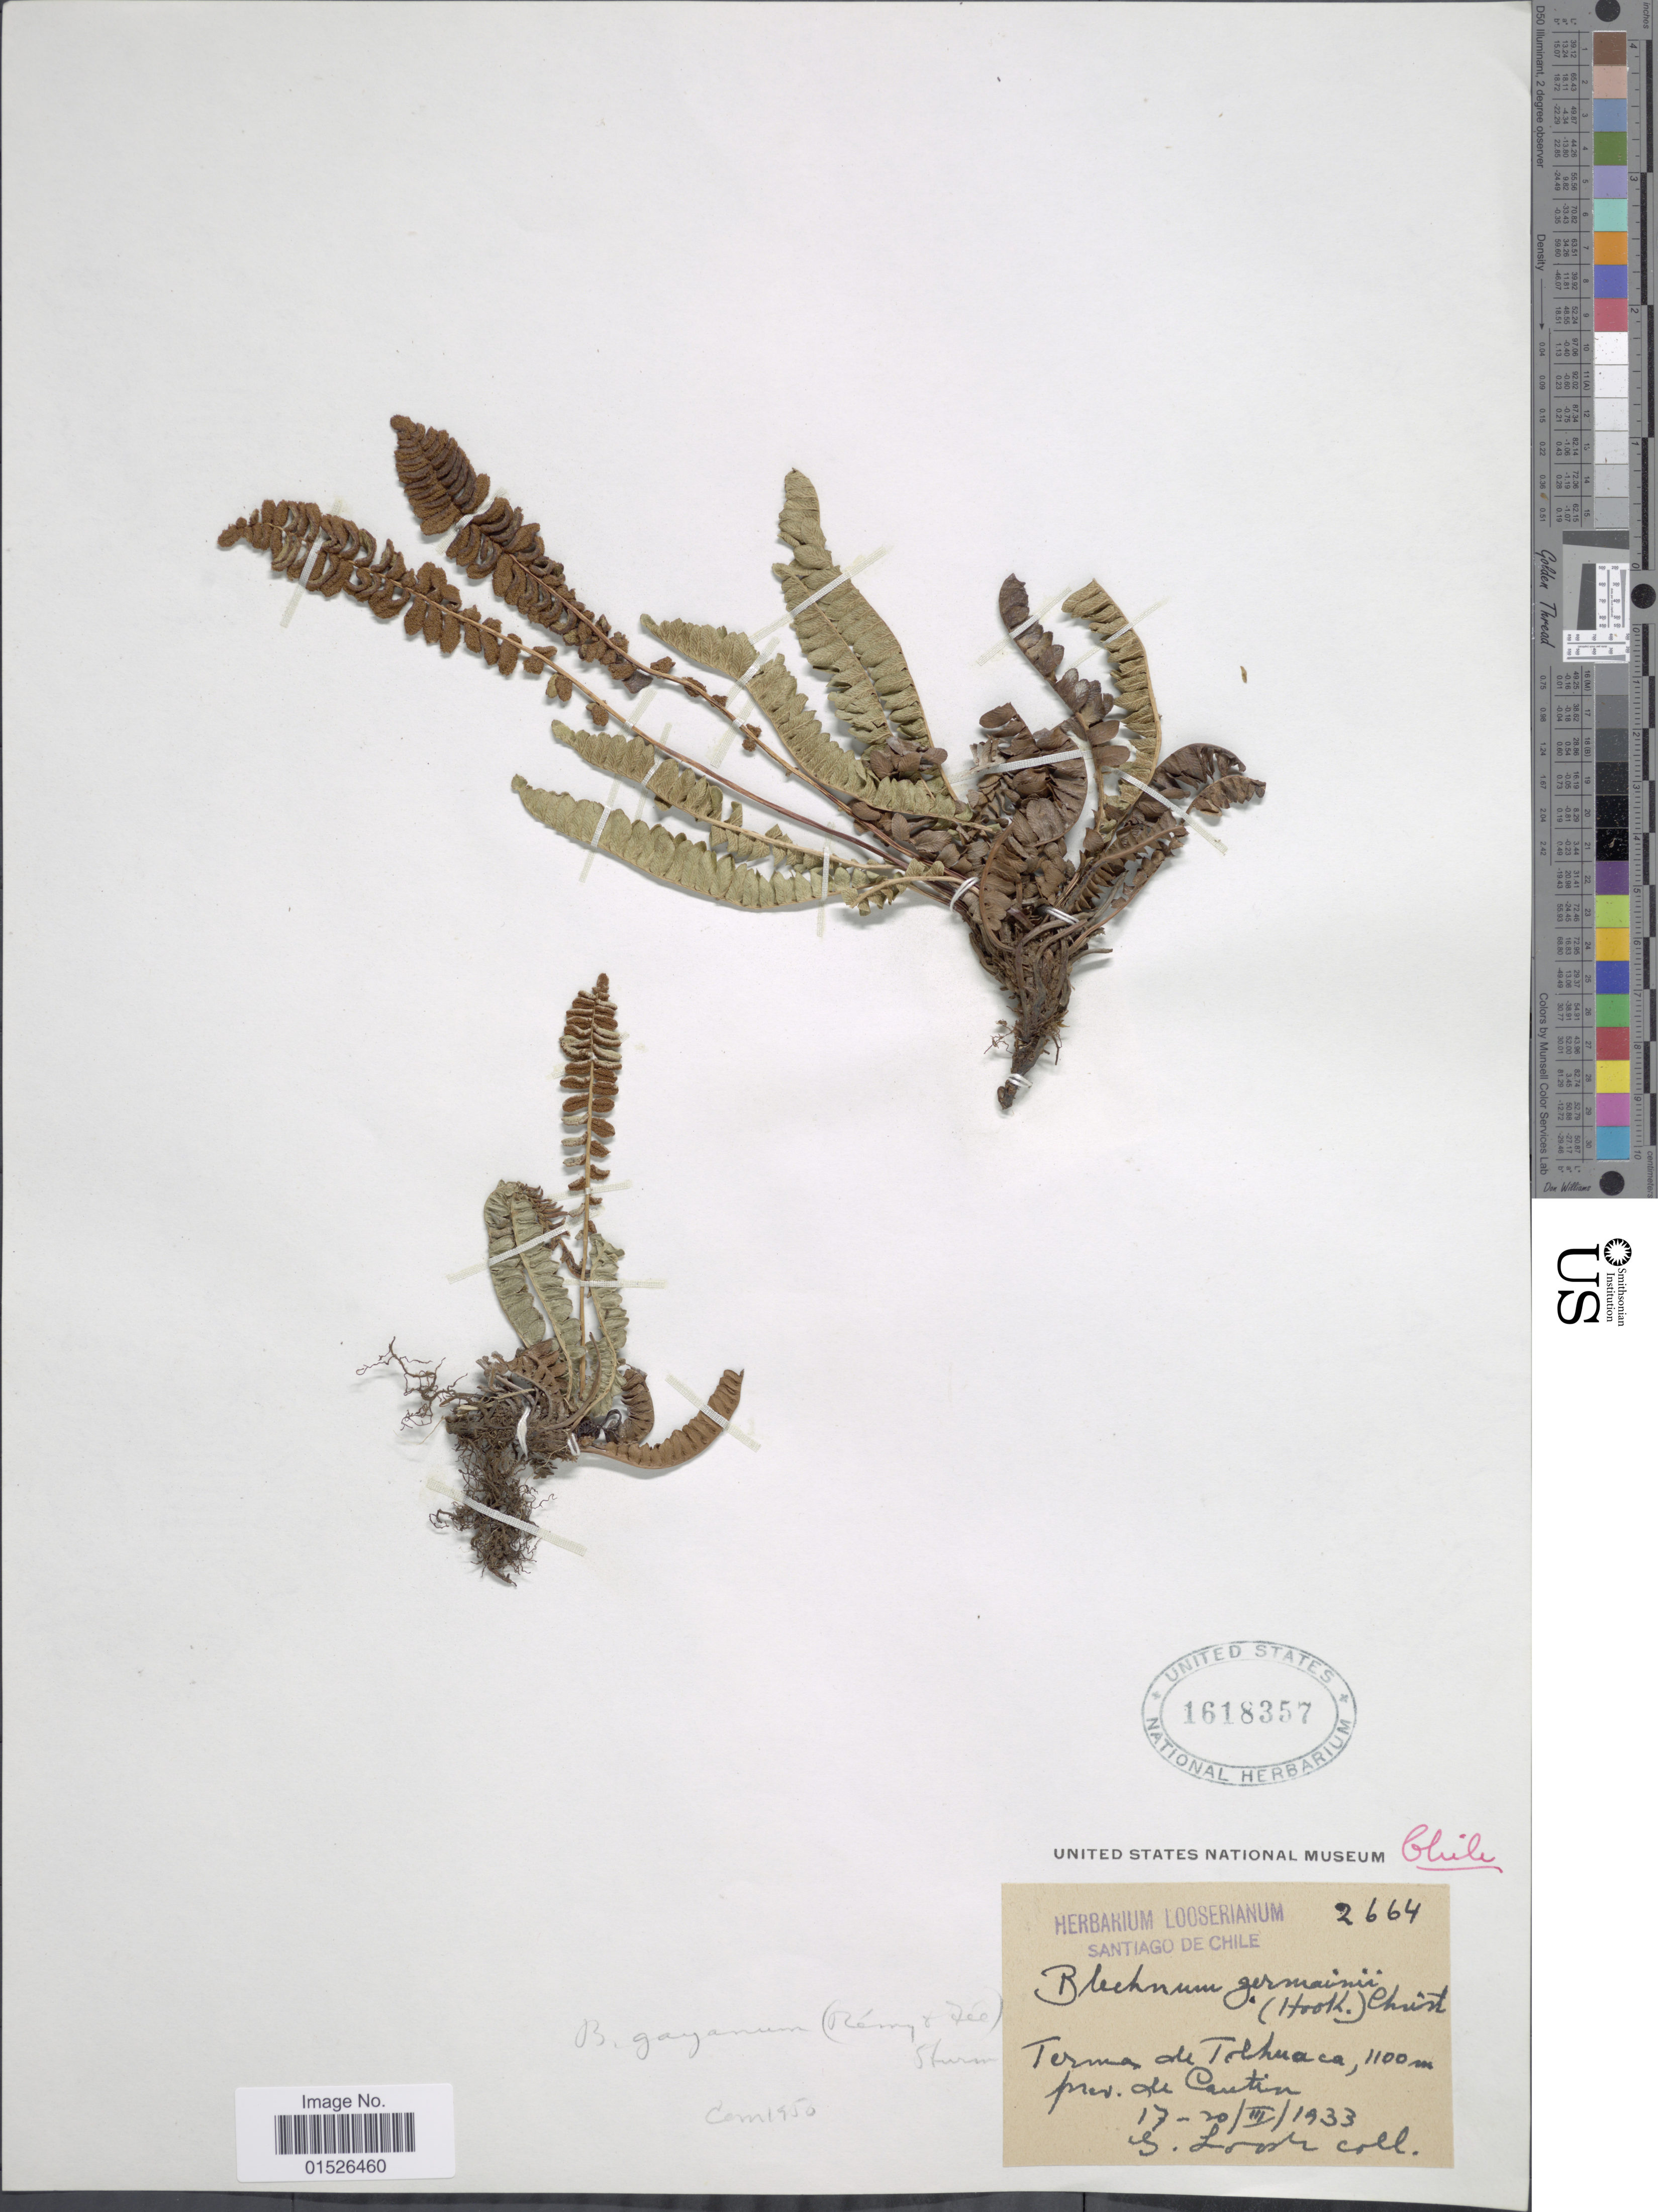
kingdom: Plantae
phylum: Tracheophyta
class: Polypodiopsida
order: Polypodiales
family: Blechnaceae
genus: Blechnum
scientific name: Blechnum microphyllum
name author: (Goldm.)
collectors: G. Looser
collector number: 2664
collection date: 1933-03-17/1933-03-20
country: Chile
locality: Termas de Tolhuaca, prov. de Cautin.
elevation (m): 1100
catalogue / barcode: US 1618357